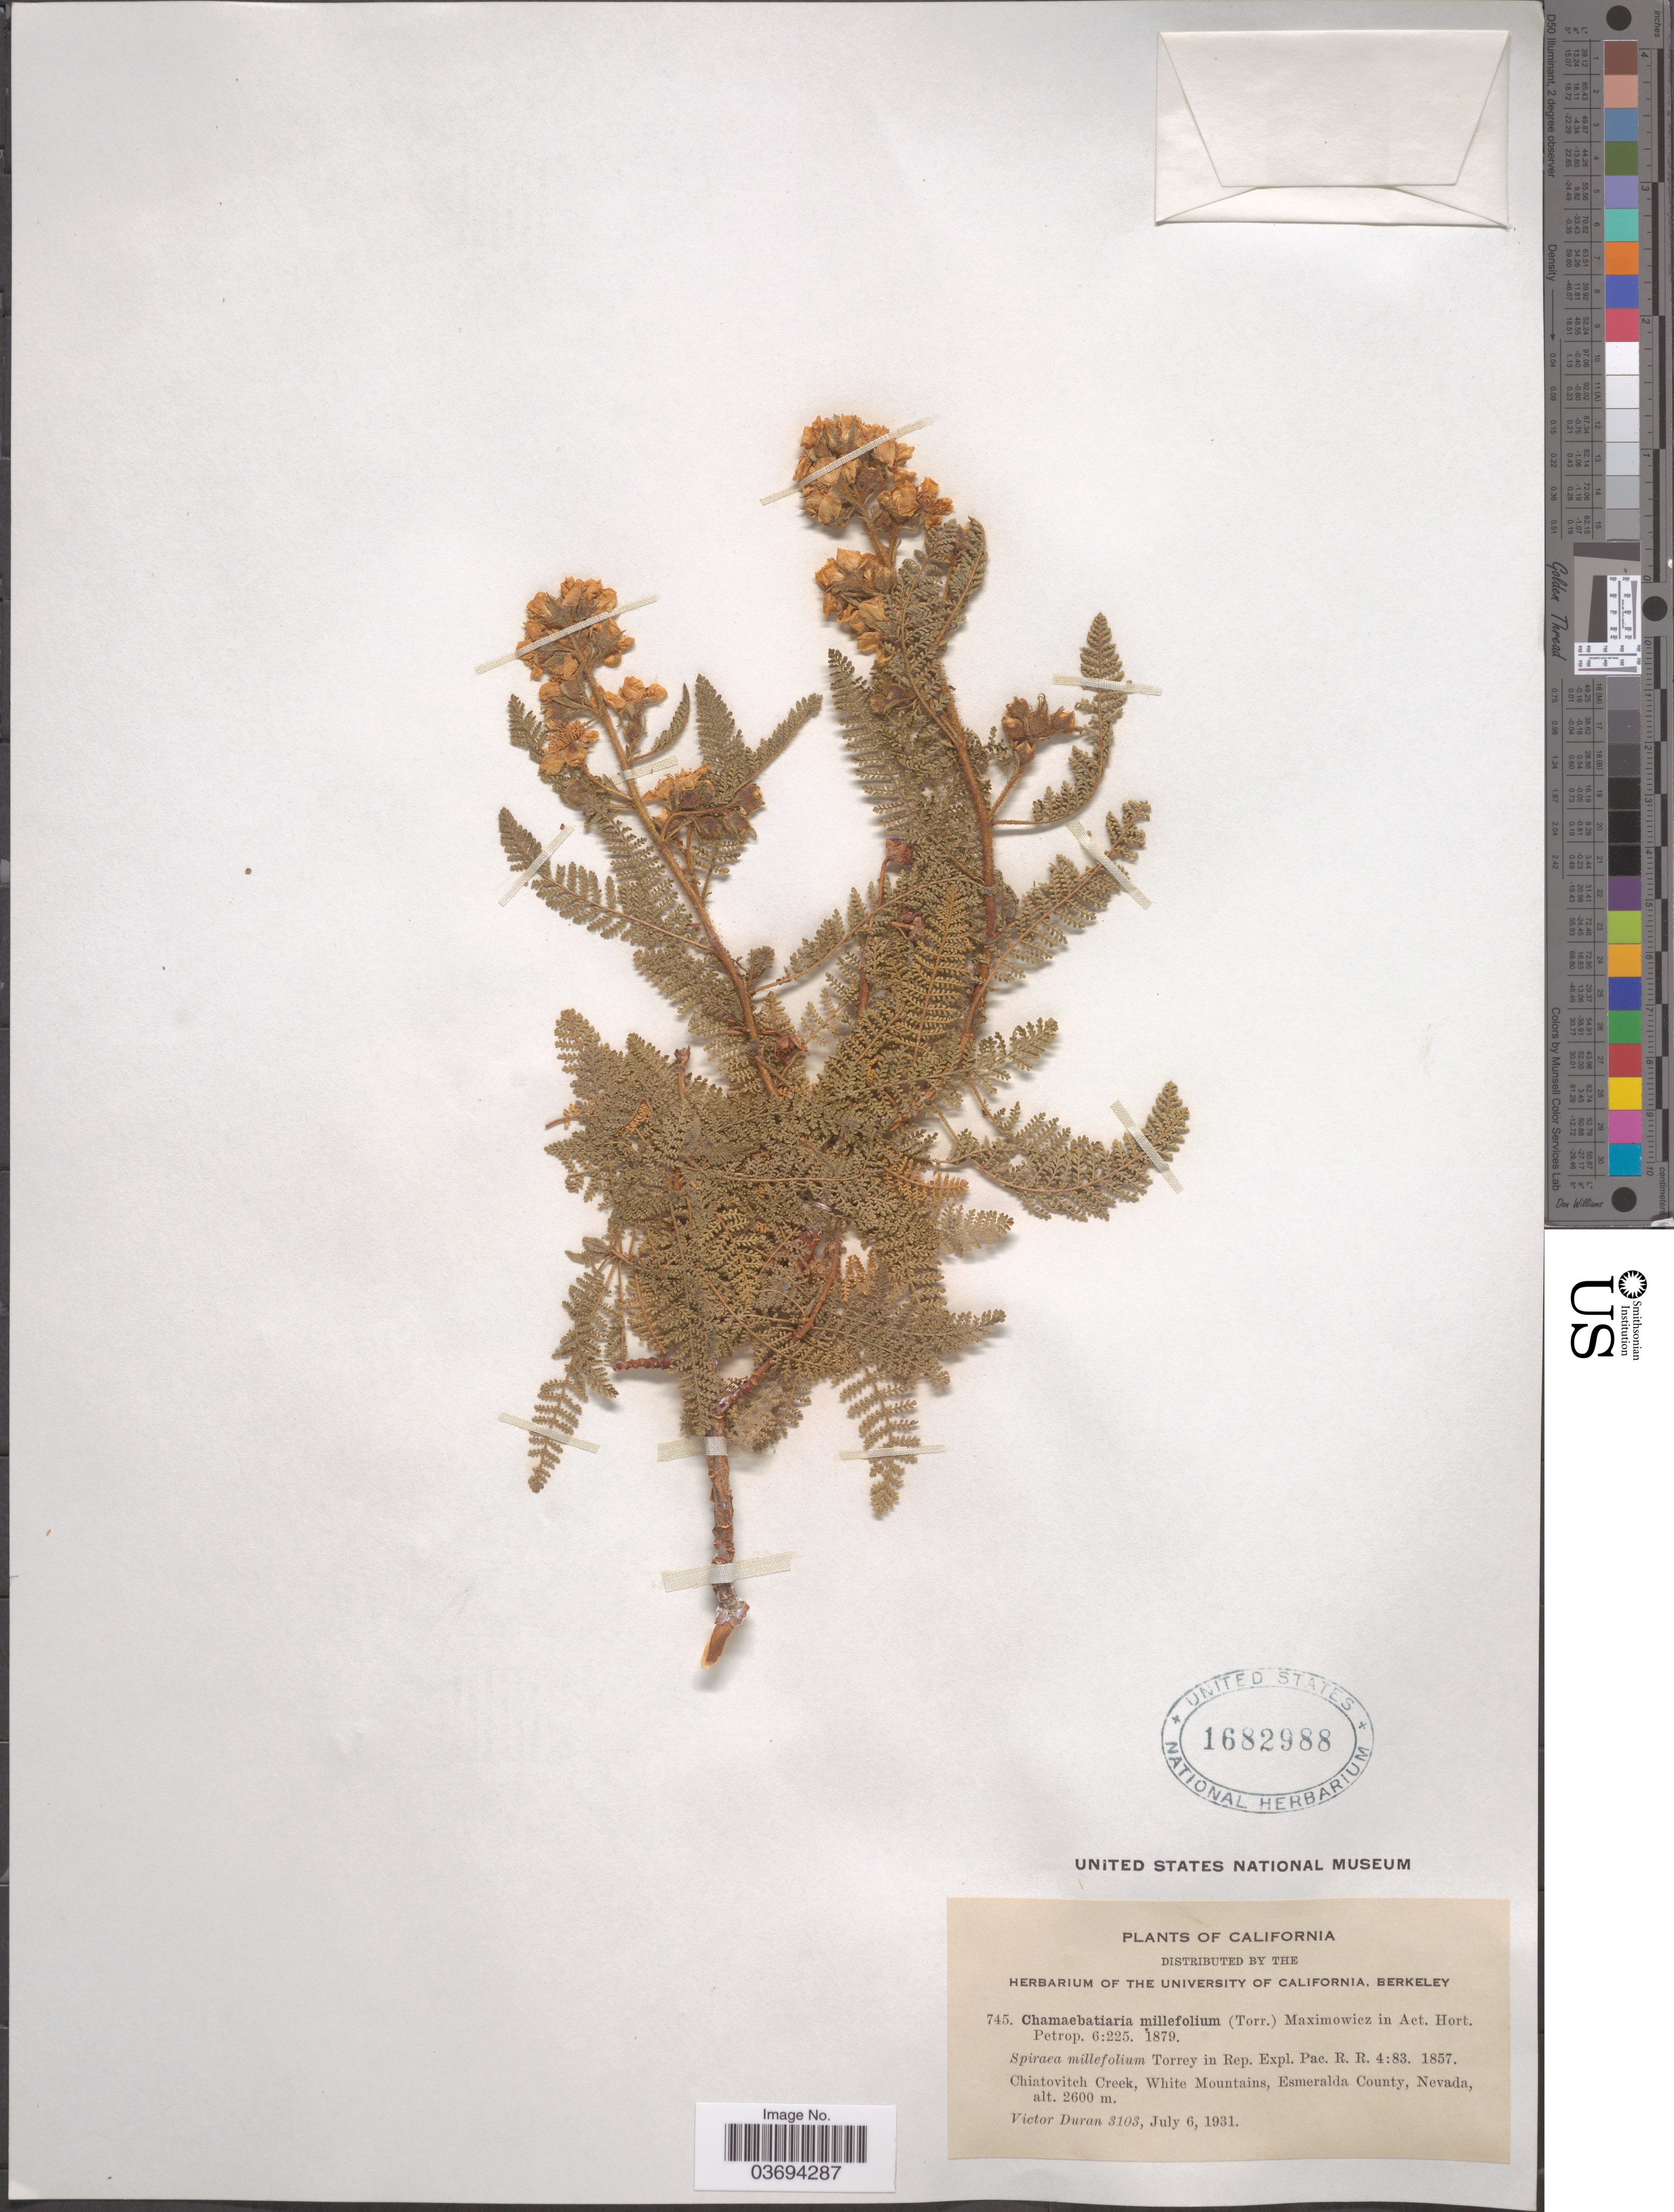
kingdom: Plantae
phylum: Tracheophyta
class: Magnoliopsida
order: Rosales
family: Rosaceae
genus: Chamaebatiaria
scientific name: Chamaebatiaria millefolium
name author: (Torr.) Maxim.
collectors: V. Duran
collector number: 3103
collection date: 1931-07-06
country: United States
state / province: Nevada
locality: Chiatovitch Creek, White Mountains, Esmeralda County.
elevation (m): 2600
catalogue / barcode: US 1682988